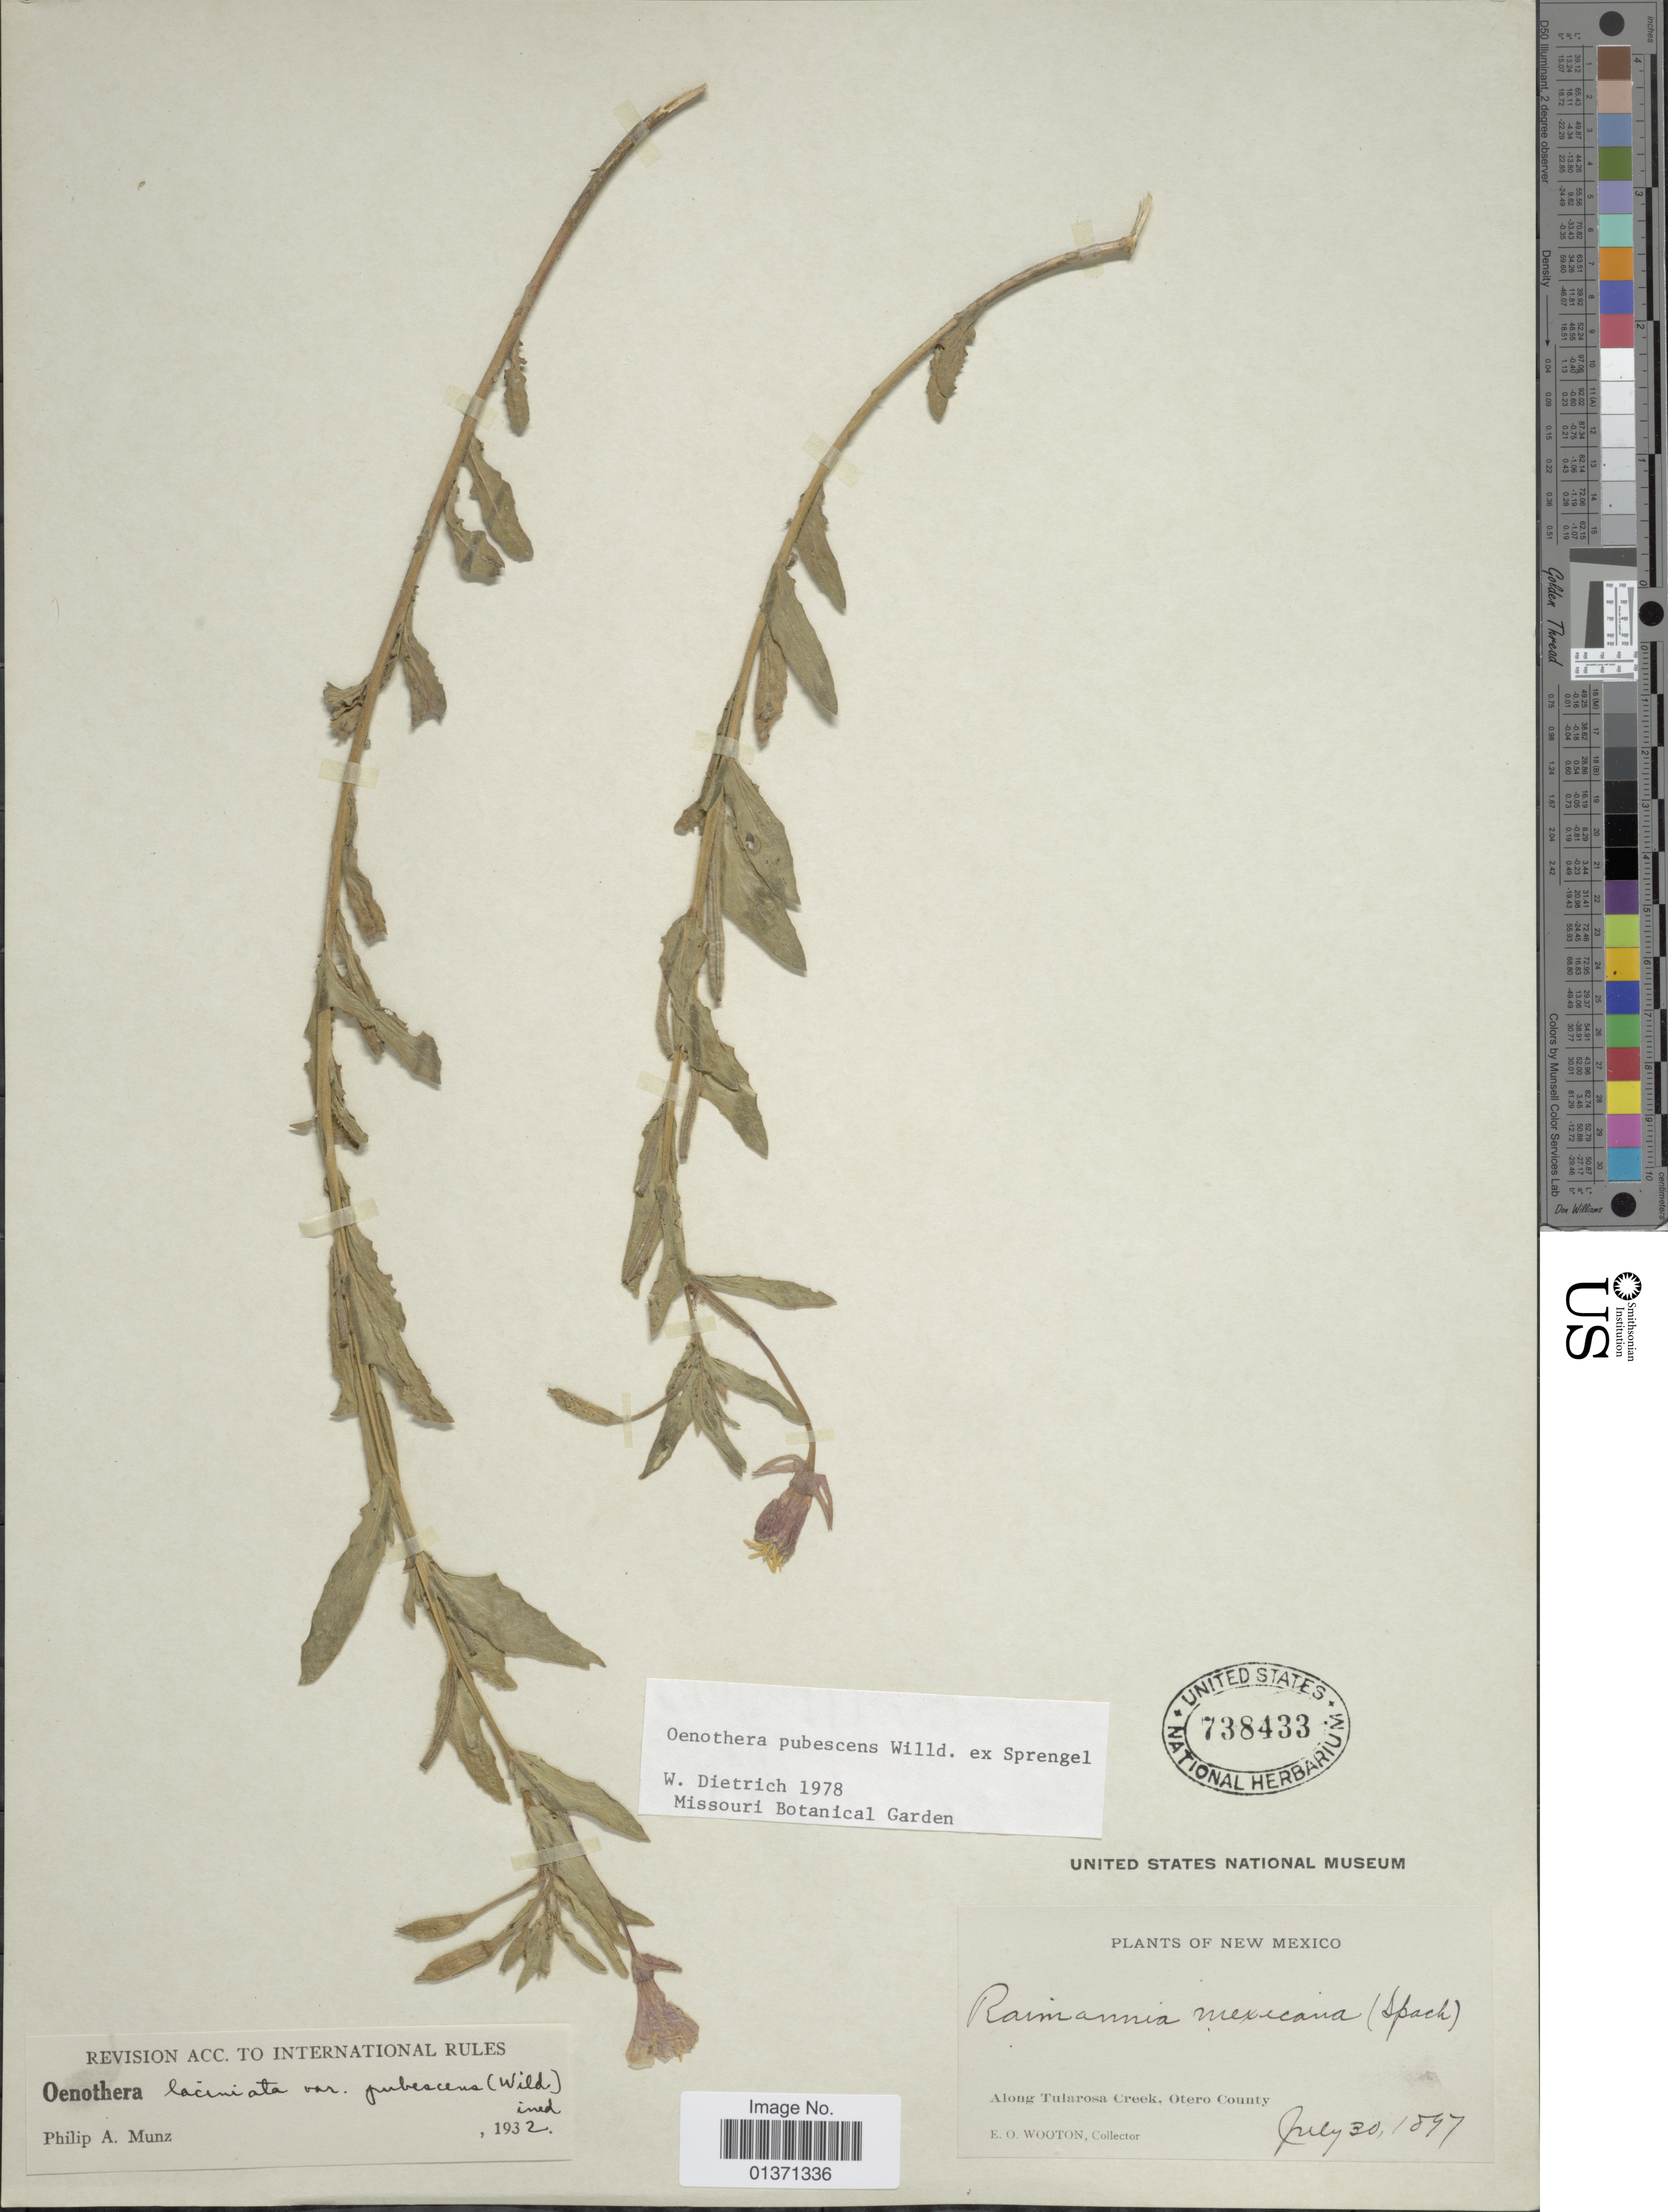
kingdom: Plantae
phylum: Tracheophyta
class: Magnoliopsida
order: Myrtales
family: Onagraceae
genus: Oenothera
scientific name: Oenothera pubescens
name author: Willd. ex Spreng.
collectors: E. O. Wooton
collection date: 1897-07-30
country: United States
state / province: New Mexico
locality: Along Tularosa Creek, Otero County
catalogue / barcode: US 738433